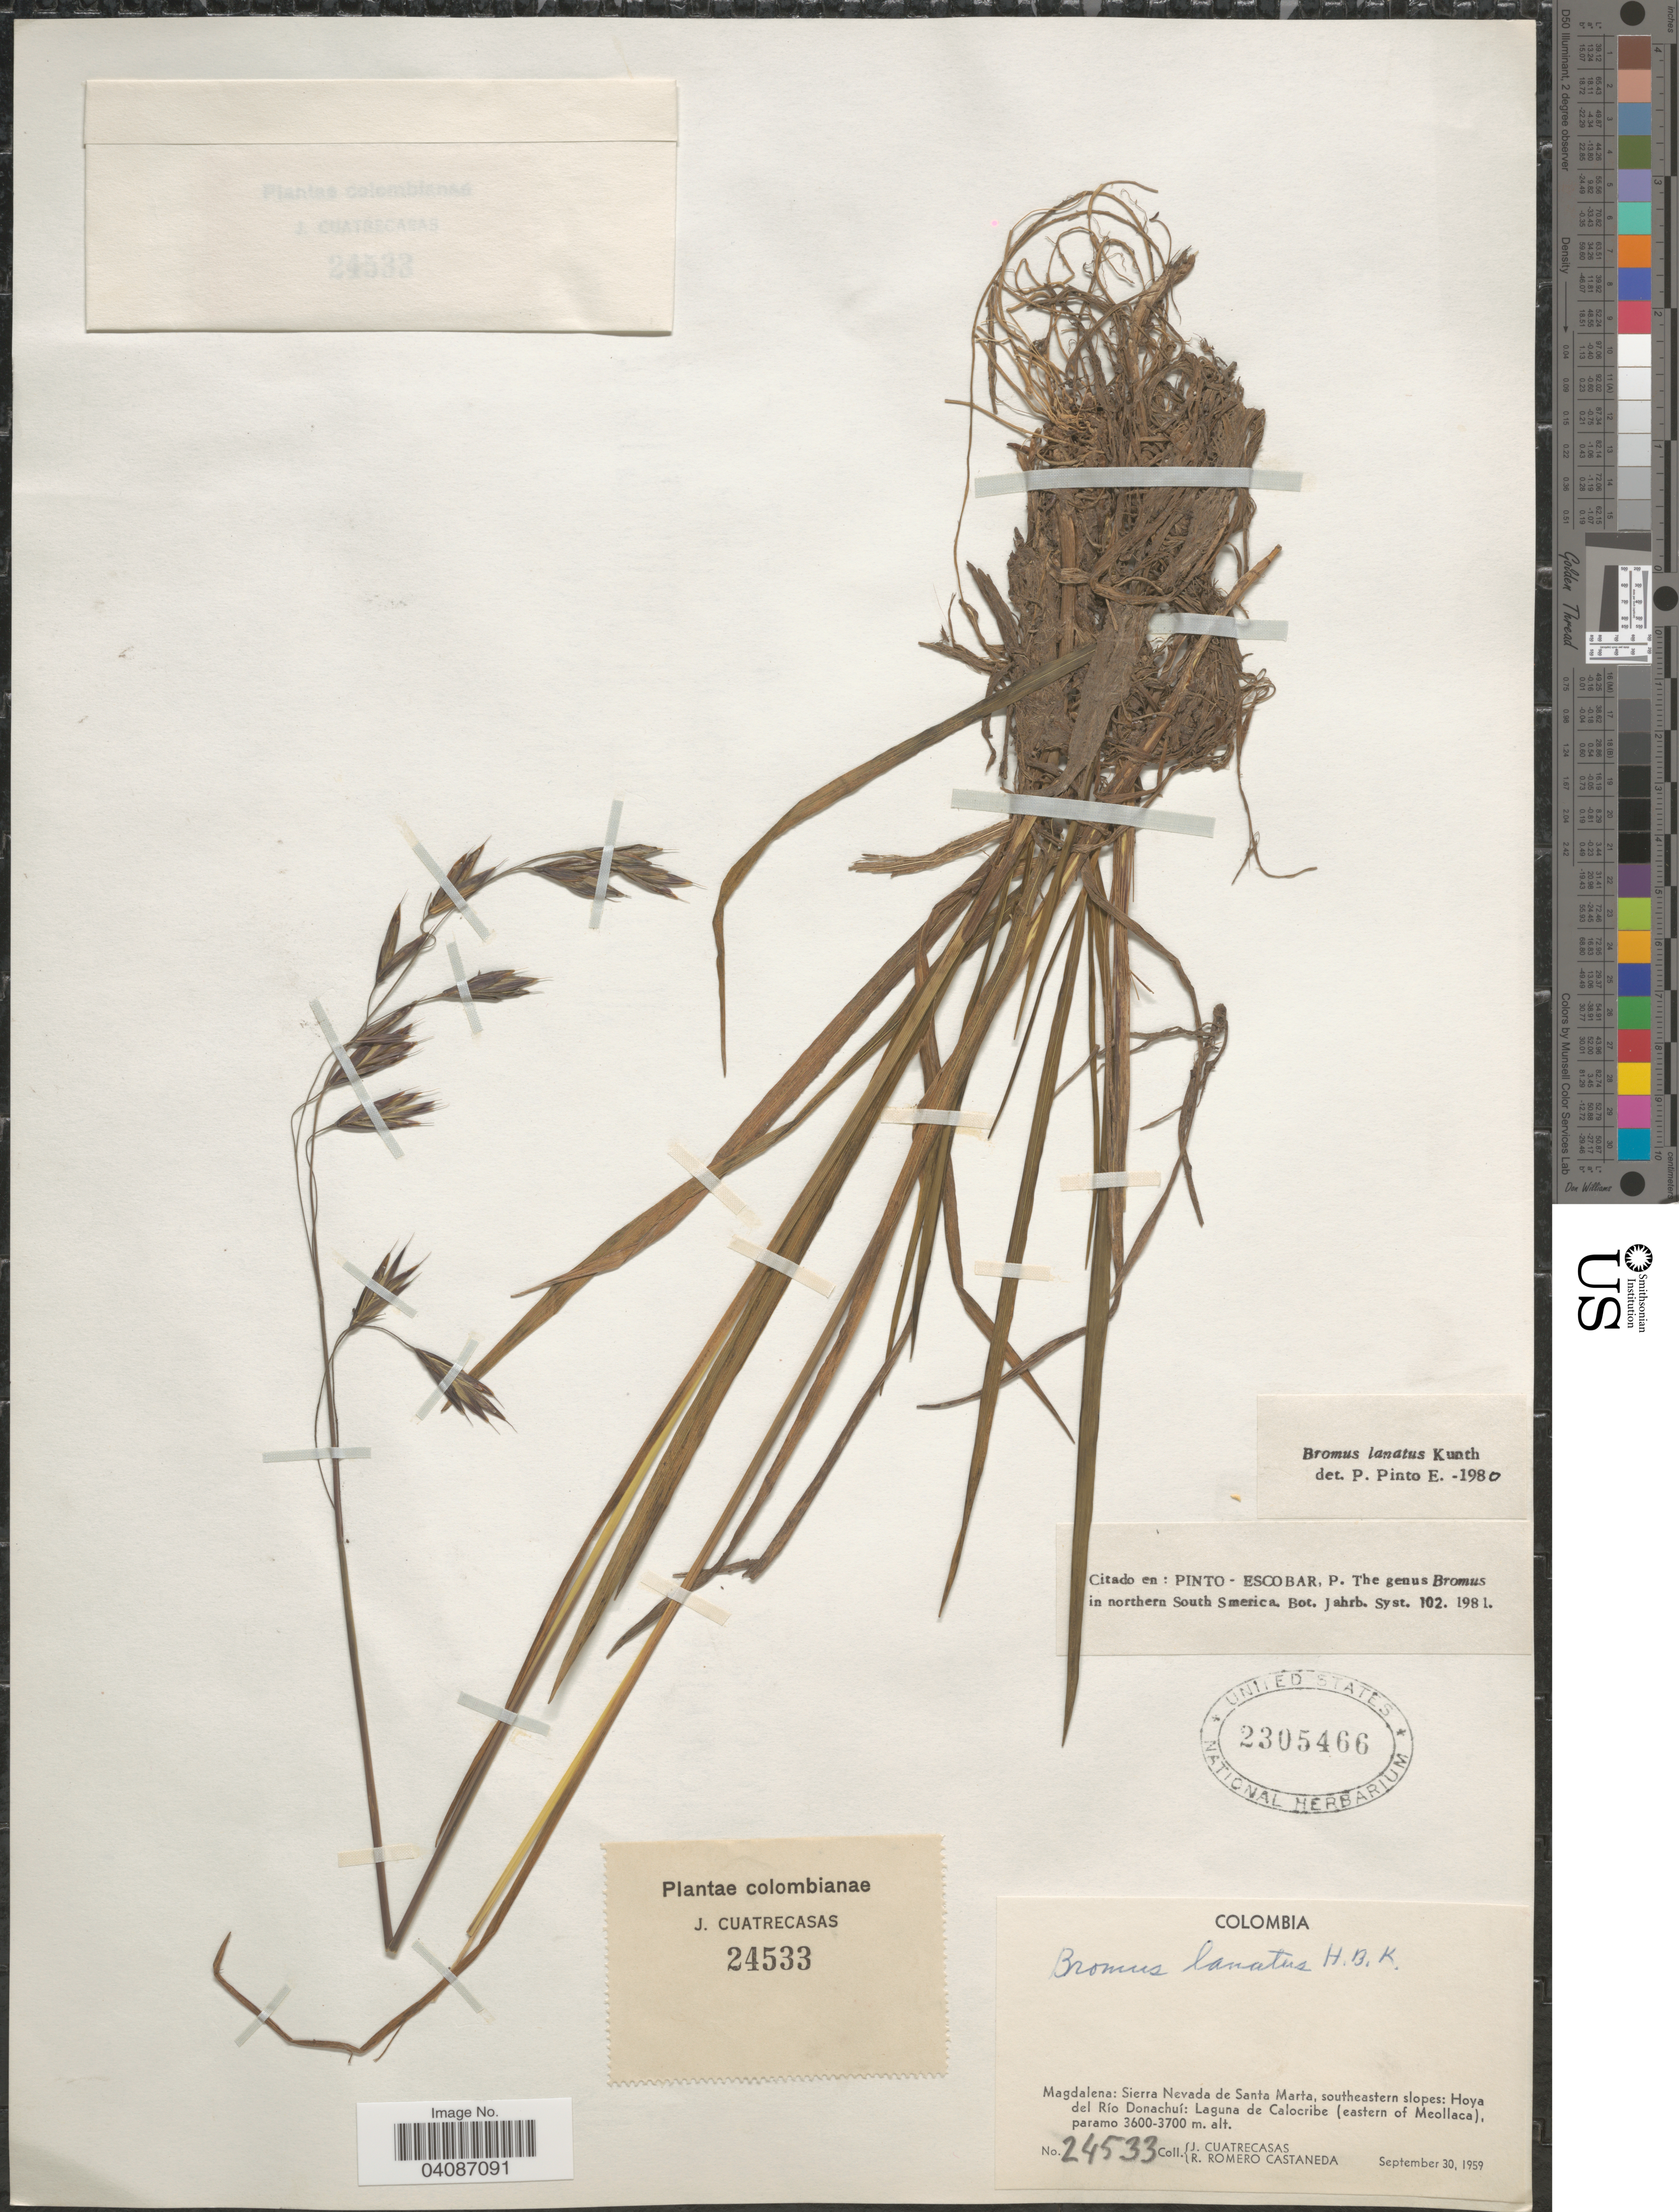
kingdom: Plantae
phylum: Tracheophyta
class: Liliopsida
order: Poales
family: Poaceae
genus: Bromus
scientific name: Bromus lanatus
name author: Kunth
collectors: J. Cuatrecasas & R. Romero Castañeda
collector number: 24533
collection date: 1959-09-30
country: Colombia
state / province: Magdalena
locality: Sierra Nevada de Santa Marta, southeastern slopes: Hoya del Río Donachuí: Laguna de Calocribe (eastern of Meollaca).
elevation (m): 3600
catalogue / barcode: US 2305466